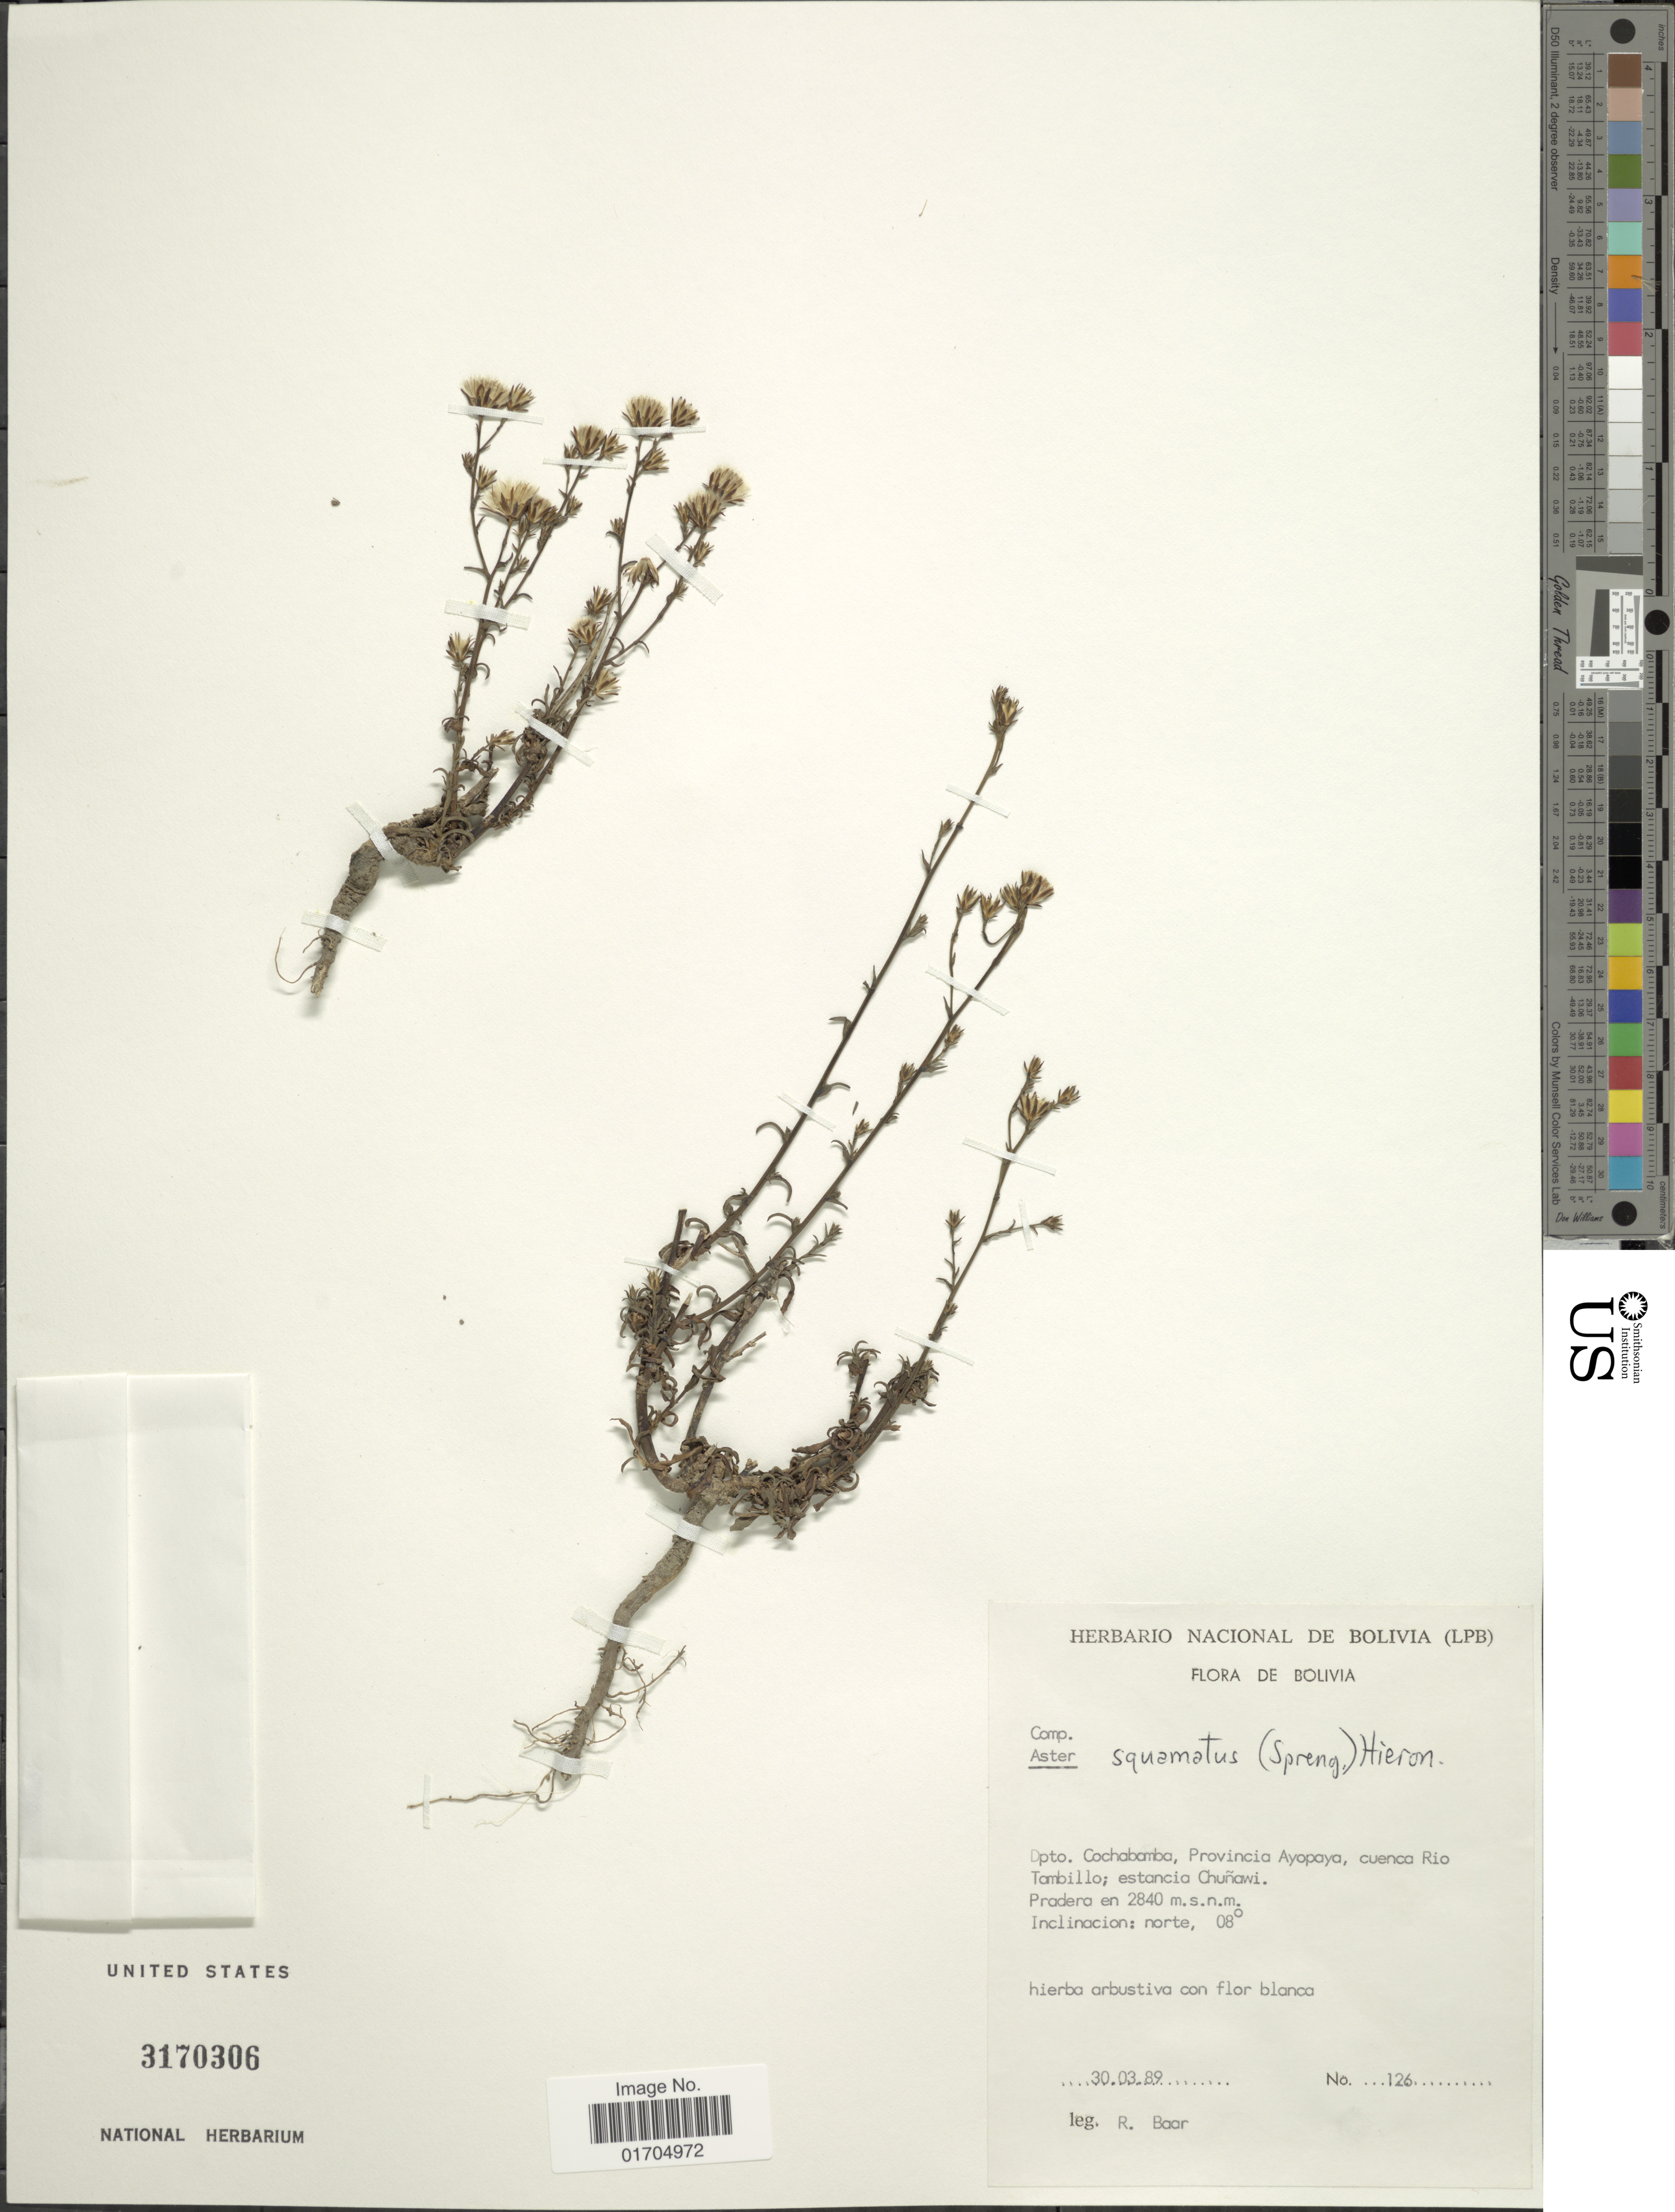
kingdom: Plantae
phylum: Tracheophyta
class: Magnoliopsida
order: Asterales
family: Asteraceae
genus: Symphyotrichum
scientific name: Symphyotrichum squamatum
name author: (Spreng.) G.L. Nesom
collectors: R. Baar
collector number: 126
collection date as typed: Transcribed d/m/y: 30/3/89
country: Bolivia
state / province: Cochabamba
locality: Provincia Ayopaya, cuenca Rio Tambillo; estancia Chuñawi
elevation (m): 2840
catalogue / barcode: US 3170306